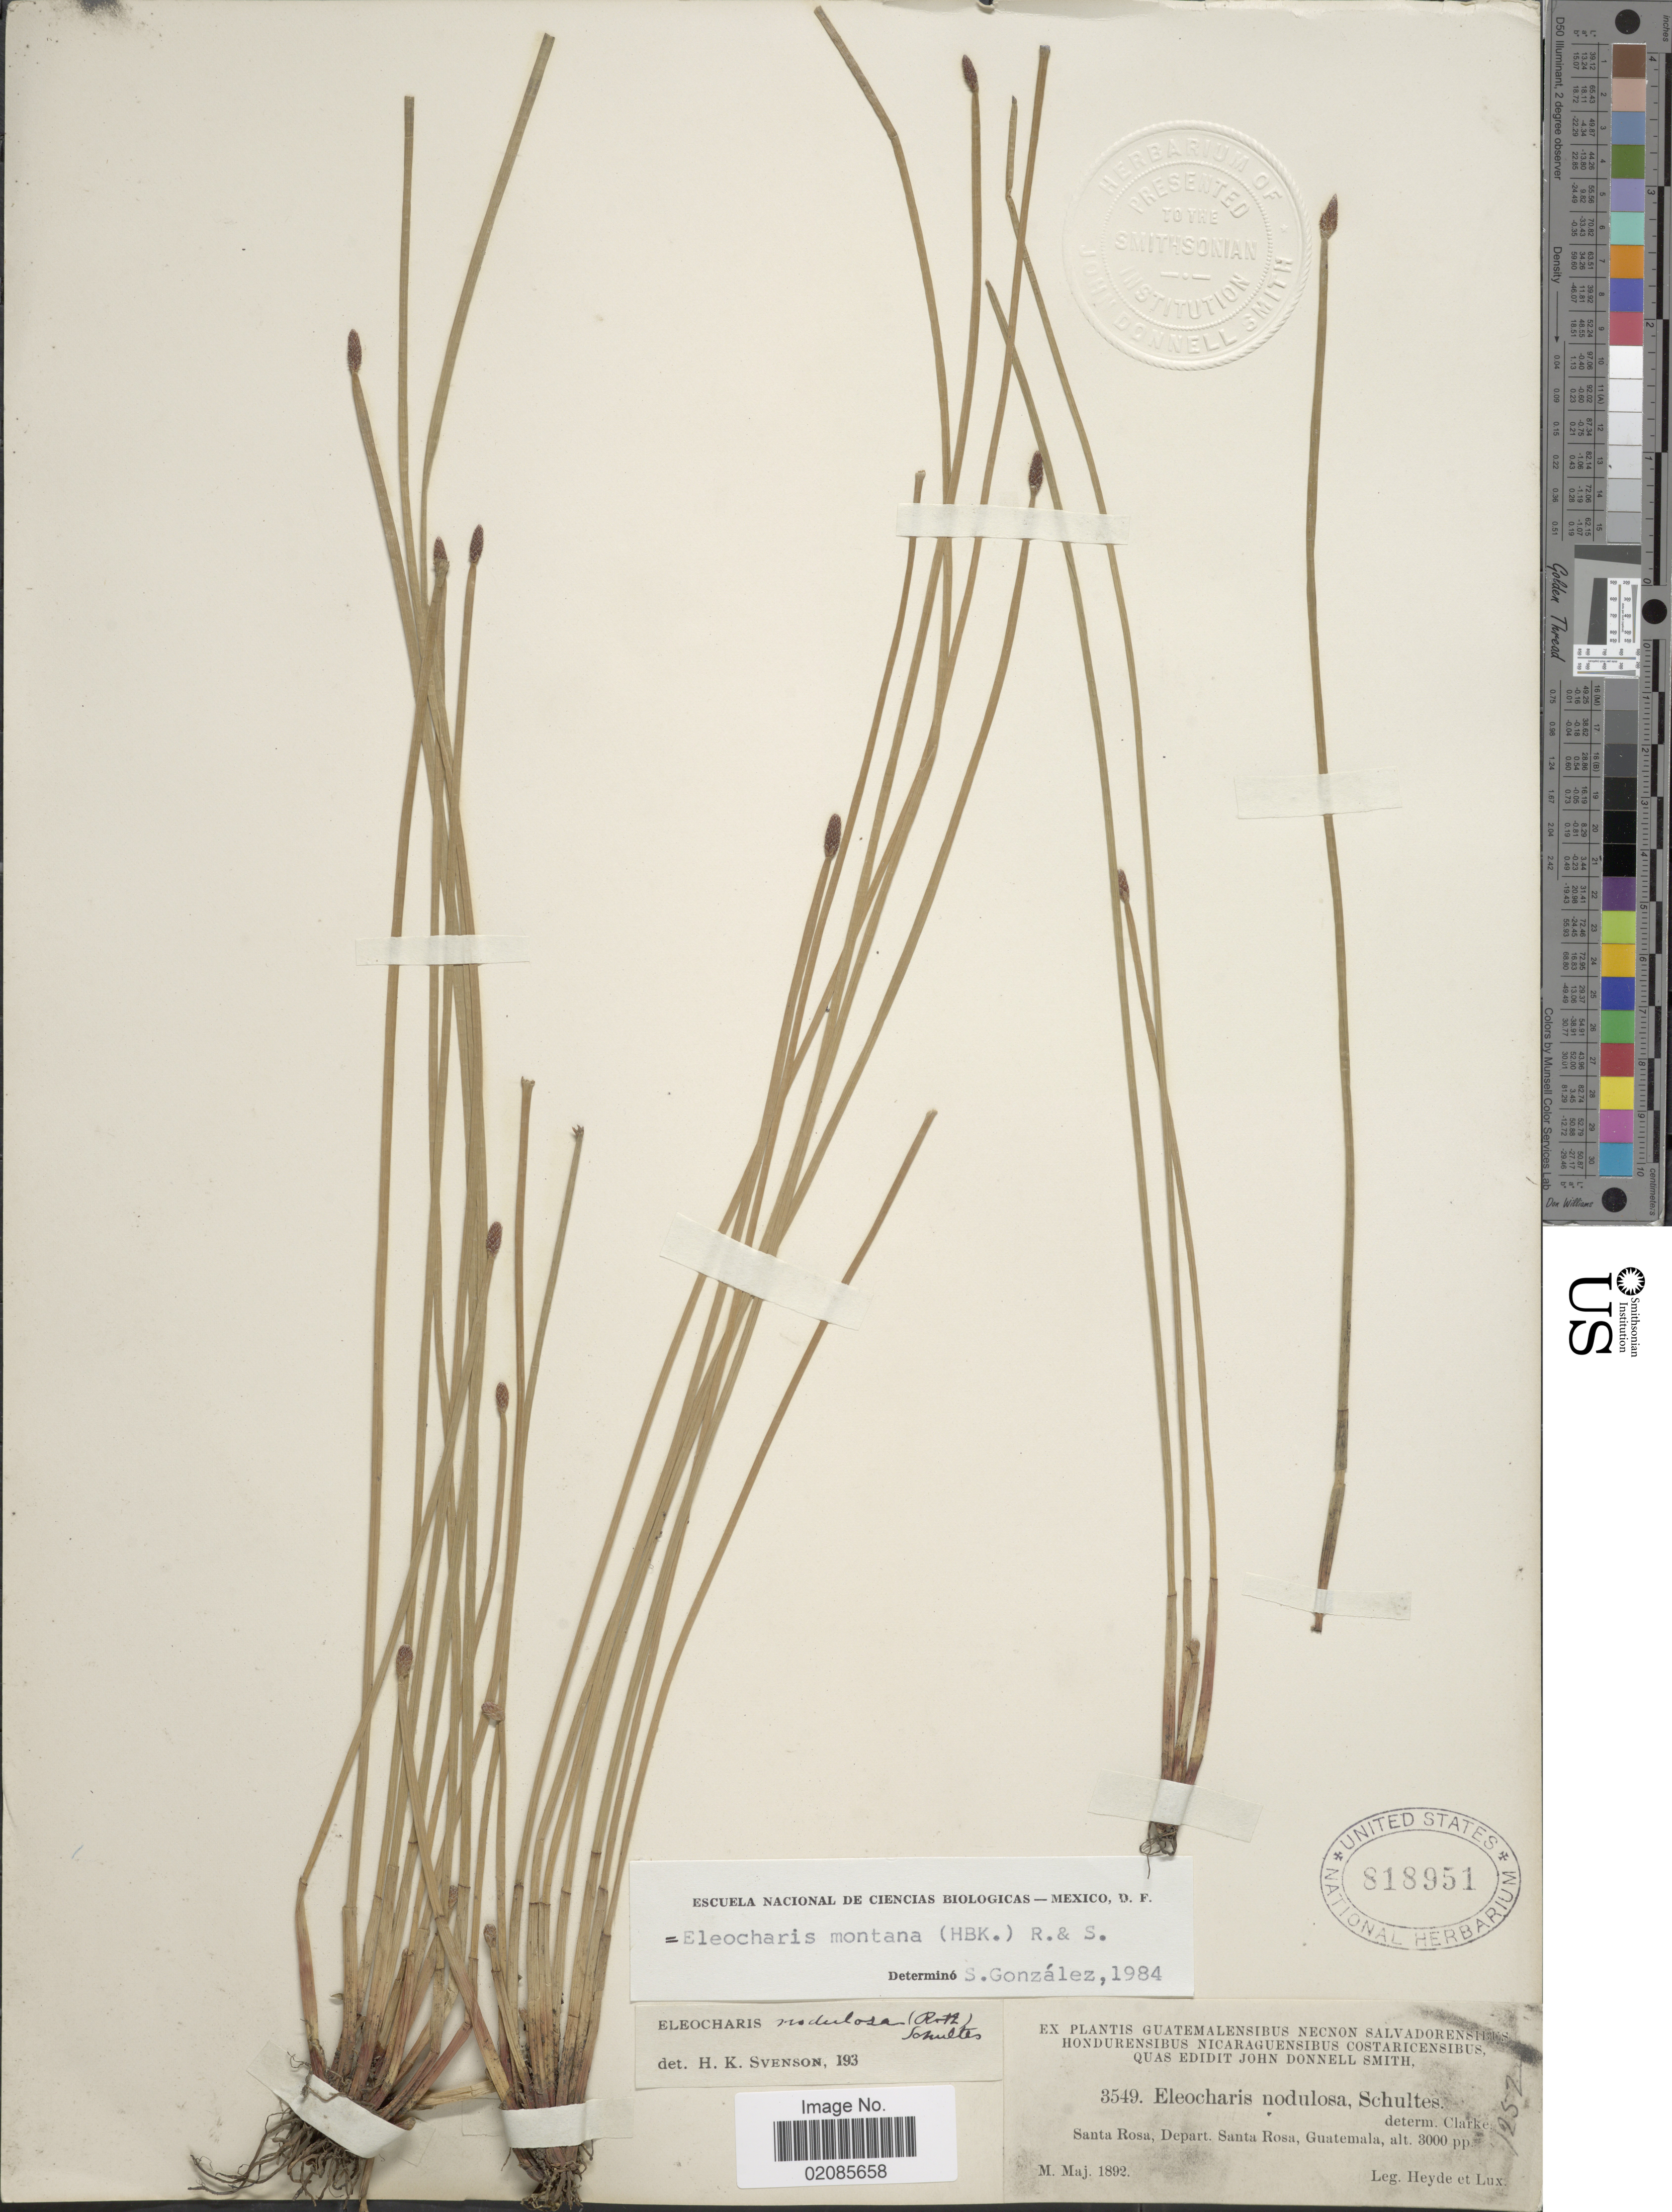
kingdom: Plantae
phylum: Tracheophyta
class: Liliopsida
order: Poales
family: Cyperaceae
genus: Eleocharis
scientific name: Eleocharis montana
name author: (Kunth) Roem. & Schult.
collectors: Heyde & Lux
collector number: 3549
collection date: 1892-05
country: Guatemala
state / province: Santa Rosa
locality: Santa Rosa.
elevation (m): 914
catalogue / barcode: US 818951